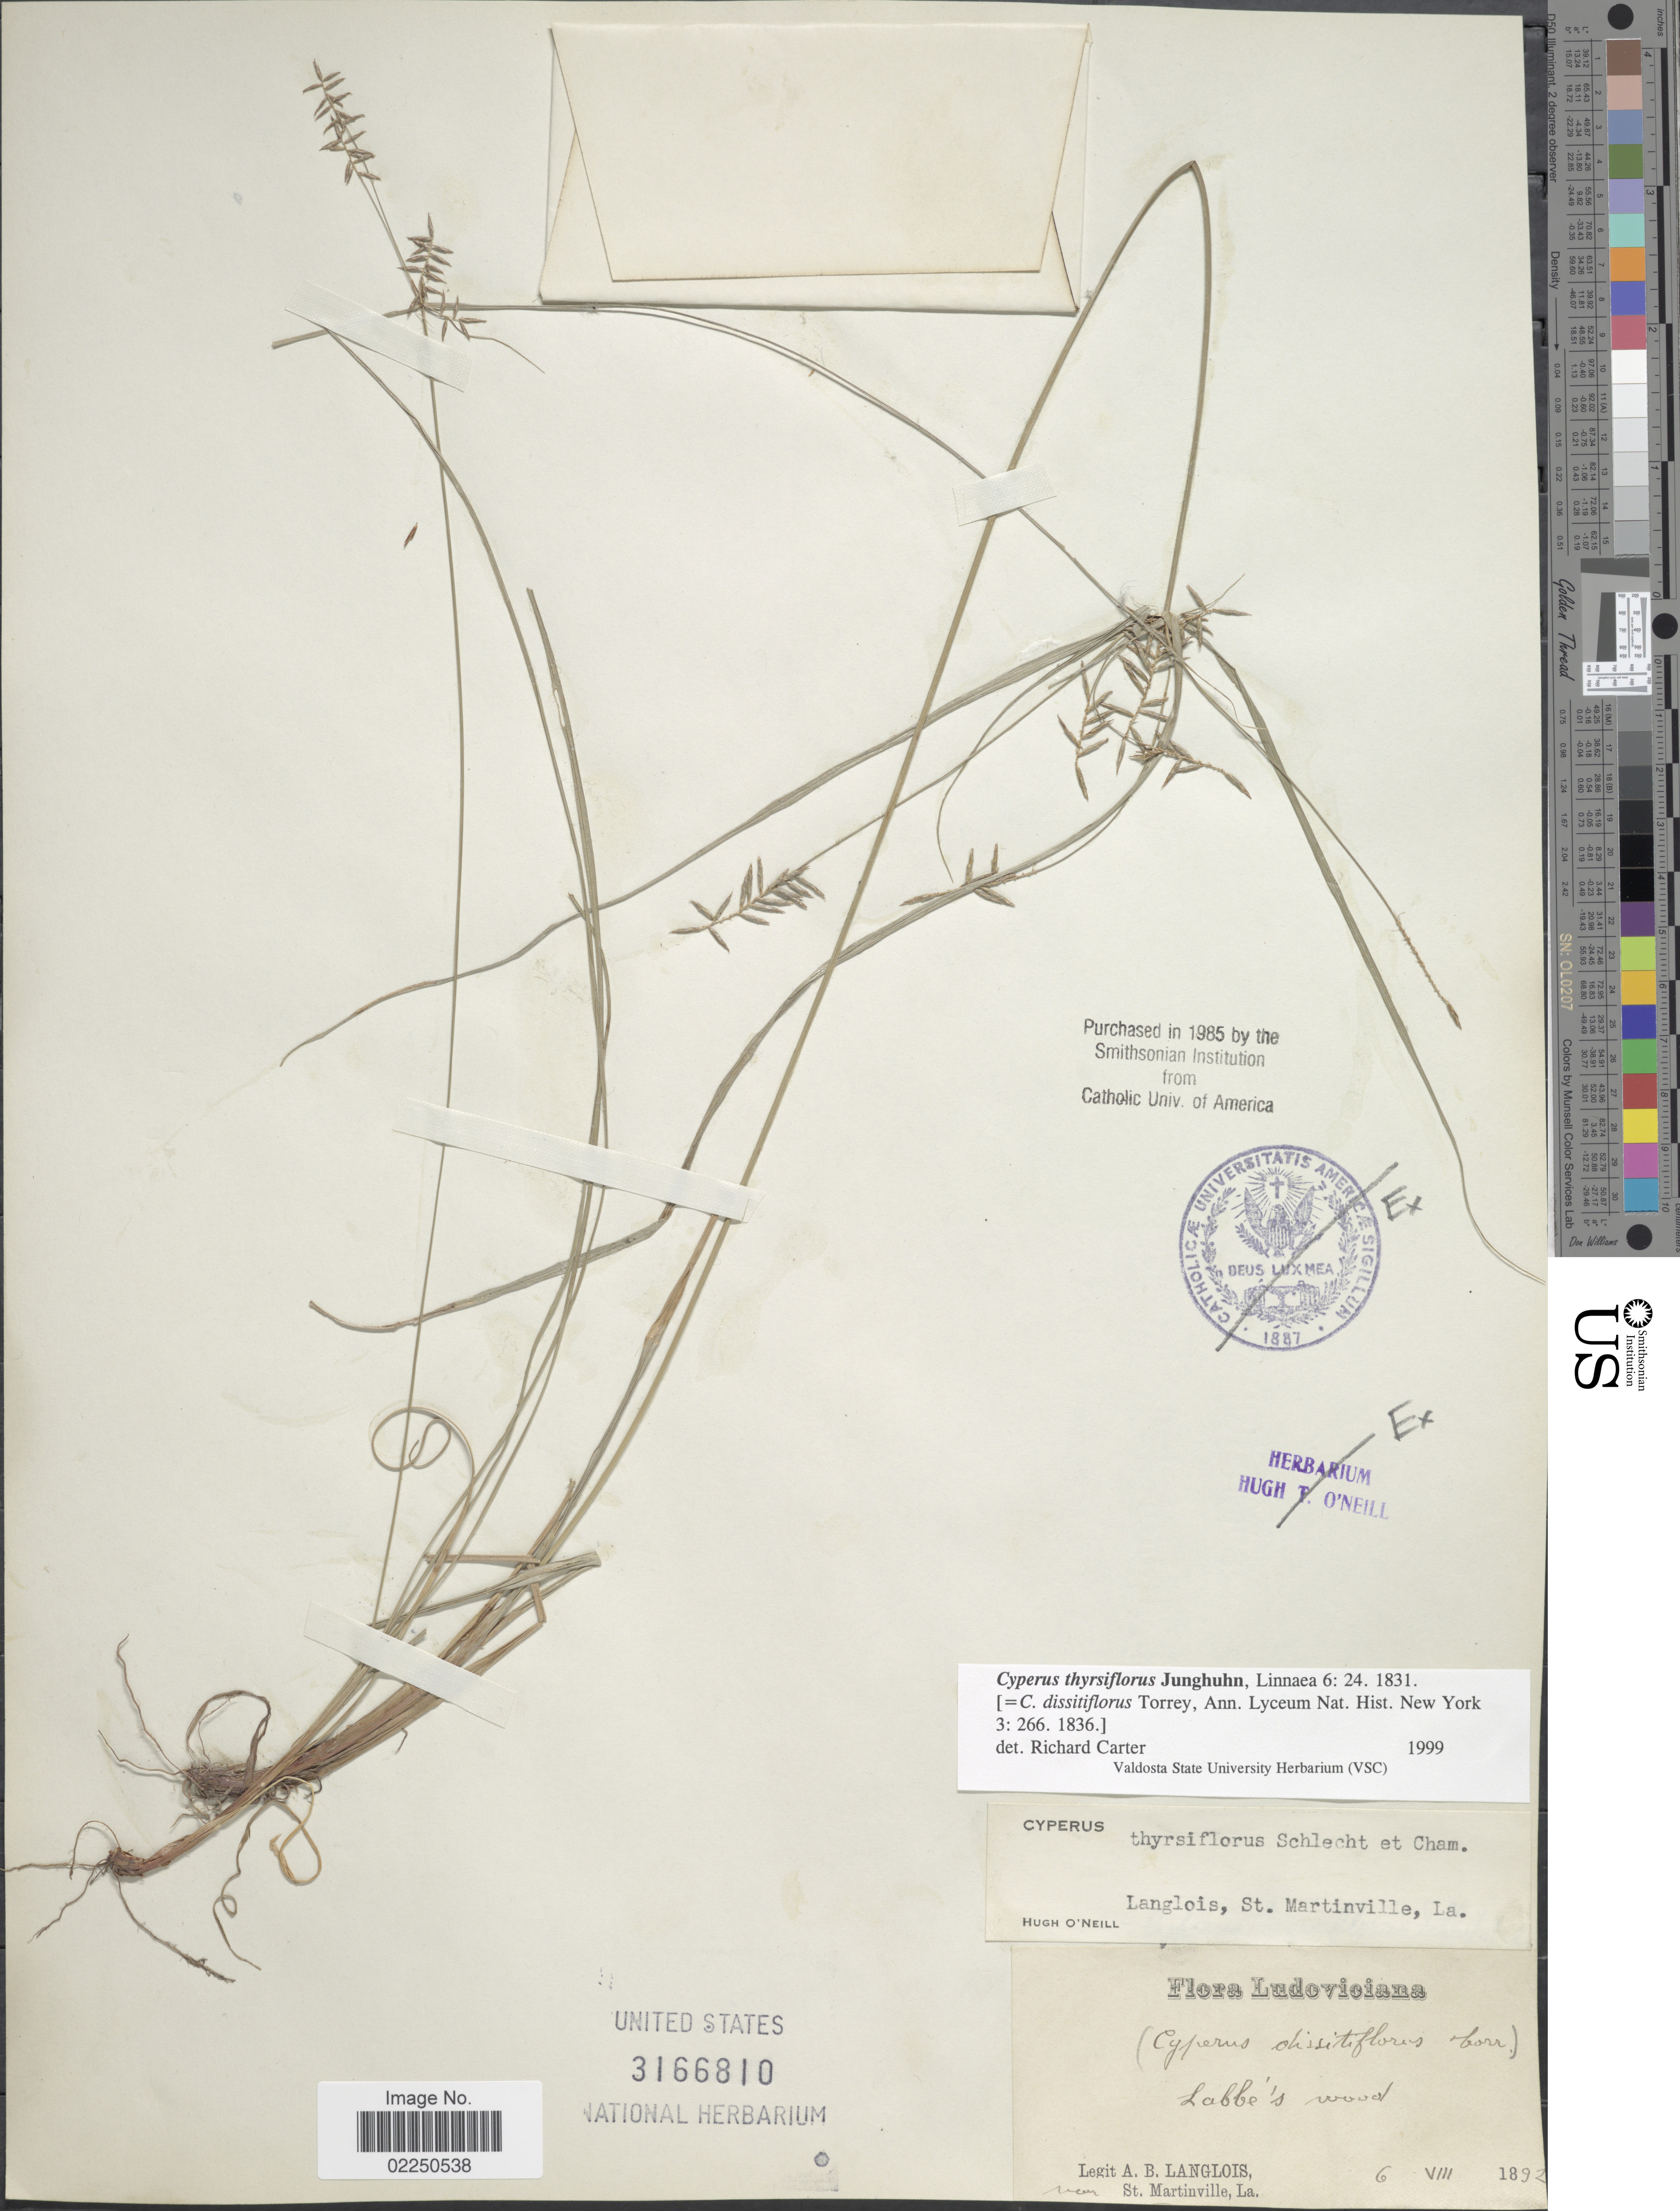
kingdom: Plantae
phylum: Tracheophyta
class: Liliopsida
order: Poales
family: Cyperaceae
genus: Cyperus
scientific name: Cyperus thyrsiflorus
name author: Jungh.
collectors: A. Langlois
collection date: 1892-08-06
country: United States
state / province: Louisiana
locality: Labbe's wood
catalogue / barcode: US 3166810